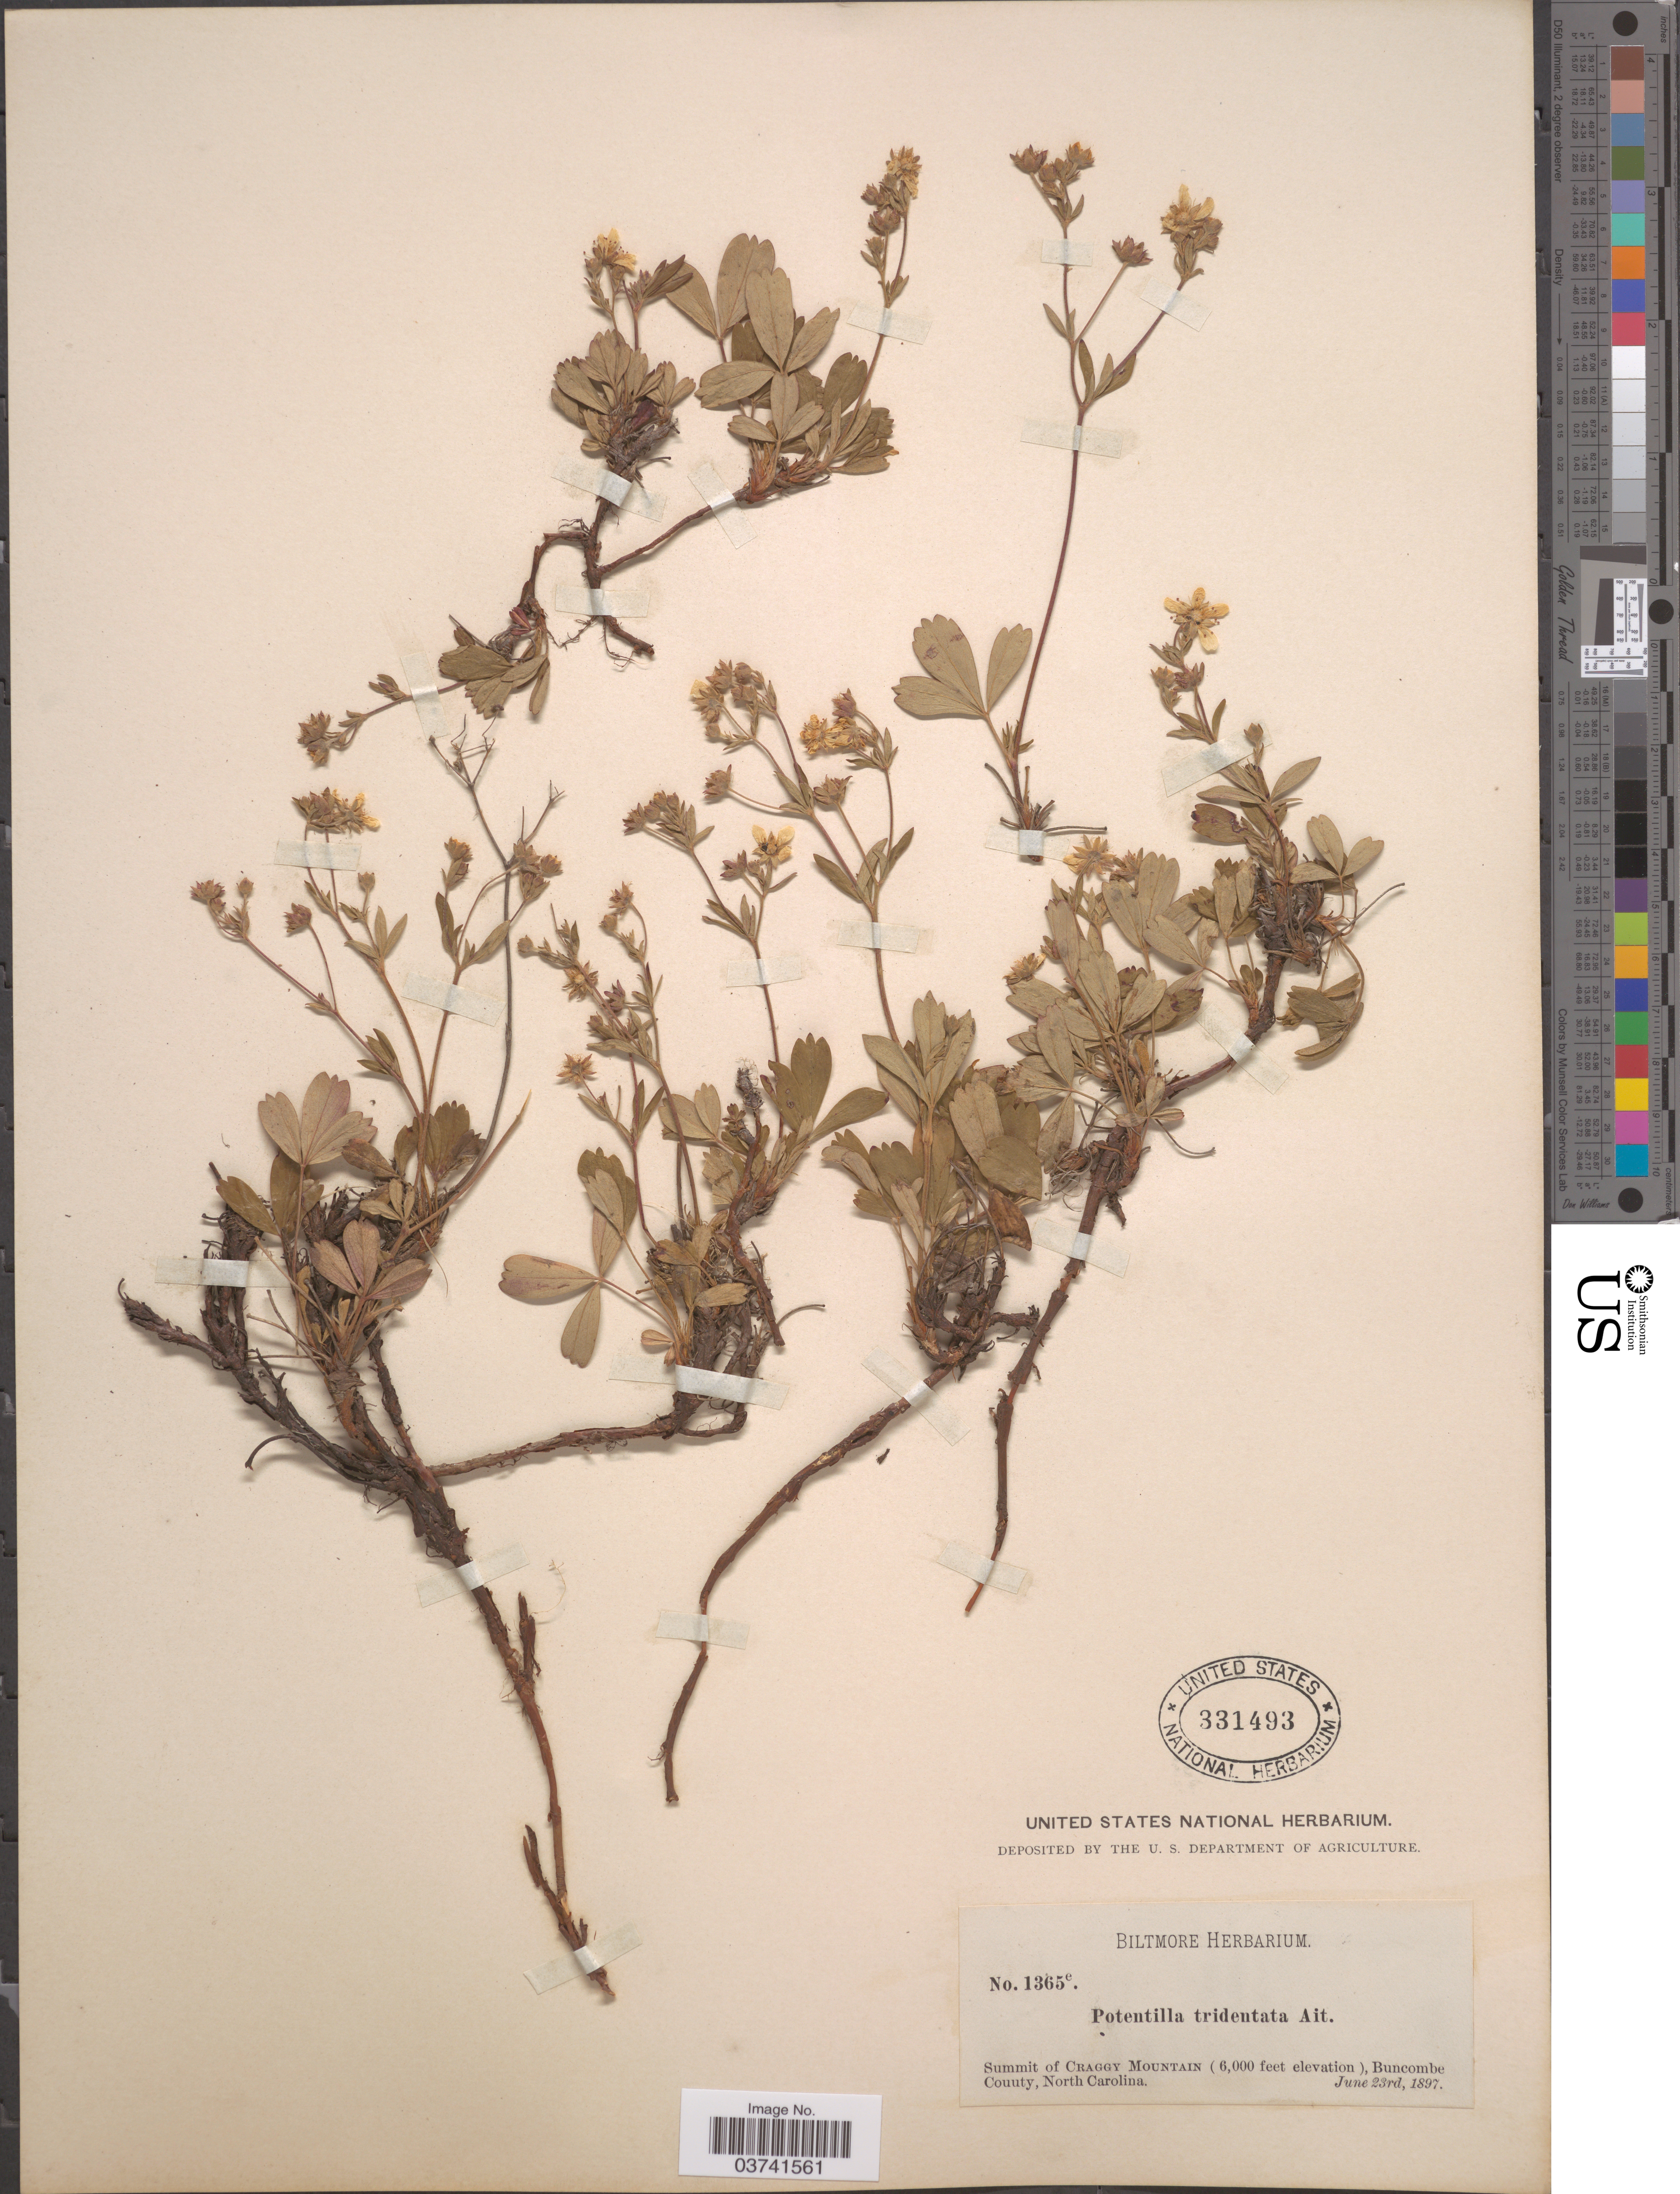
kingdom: Plantae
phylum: Tracheophyta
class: Magnoliopsida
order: Rosales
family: Rosaceae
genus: Potentilla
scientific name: Potentilla tridentata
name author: Aiton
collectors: ex herb. Biltmore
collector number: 1365e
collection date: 1897-06-23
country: United States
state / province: North Carolina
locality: Summit of Craggy Mountain, Buncombe Couuty.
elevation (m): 1829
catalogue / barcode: US 331493